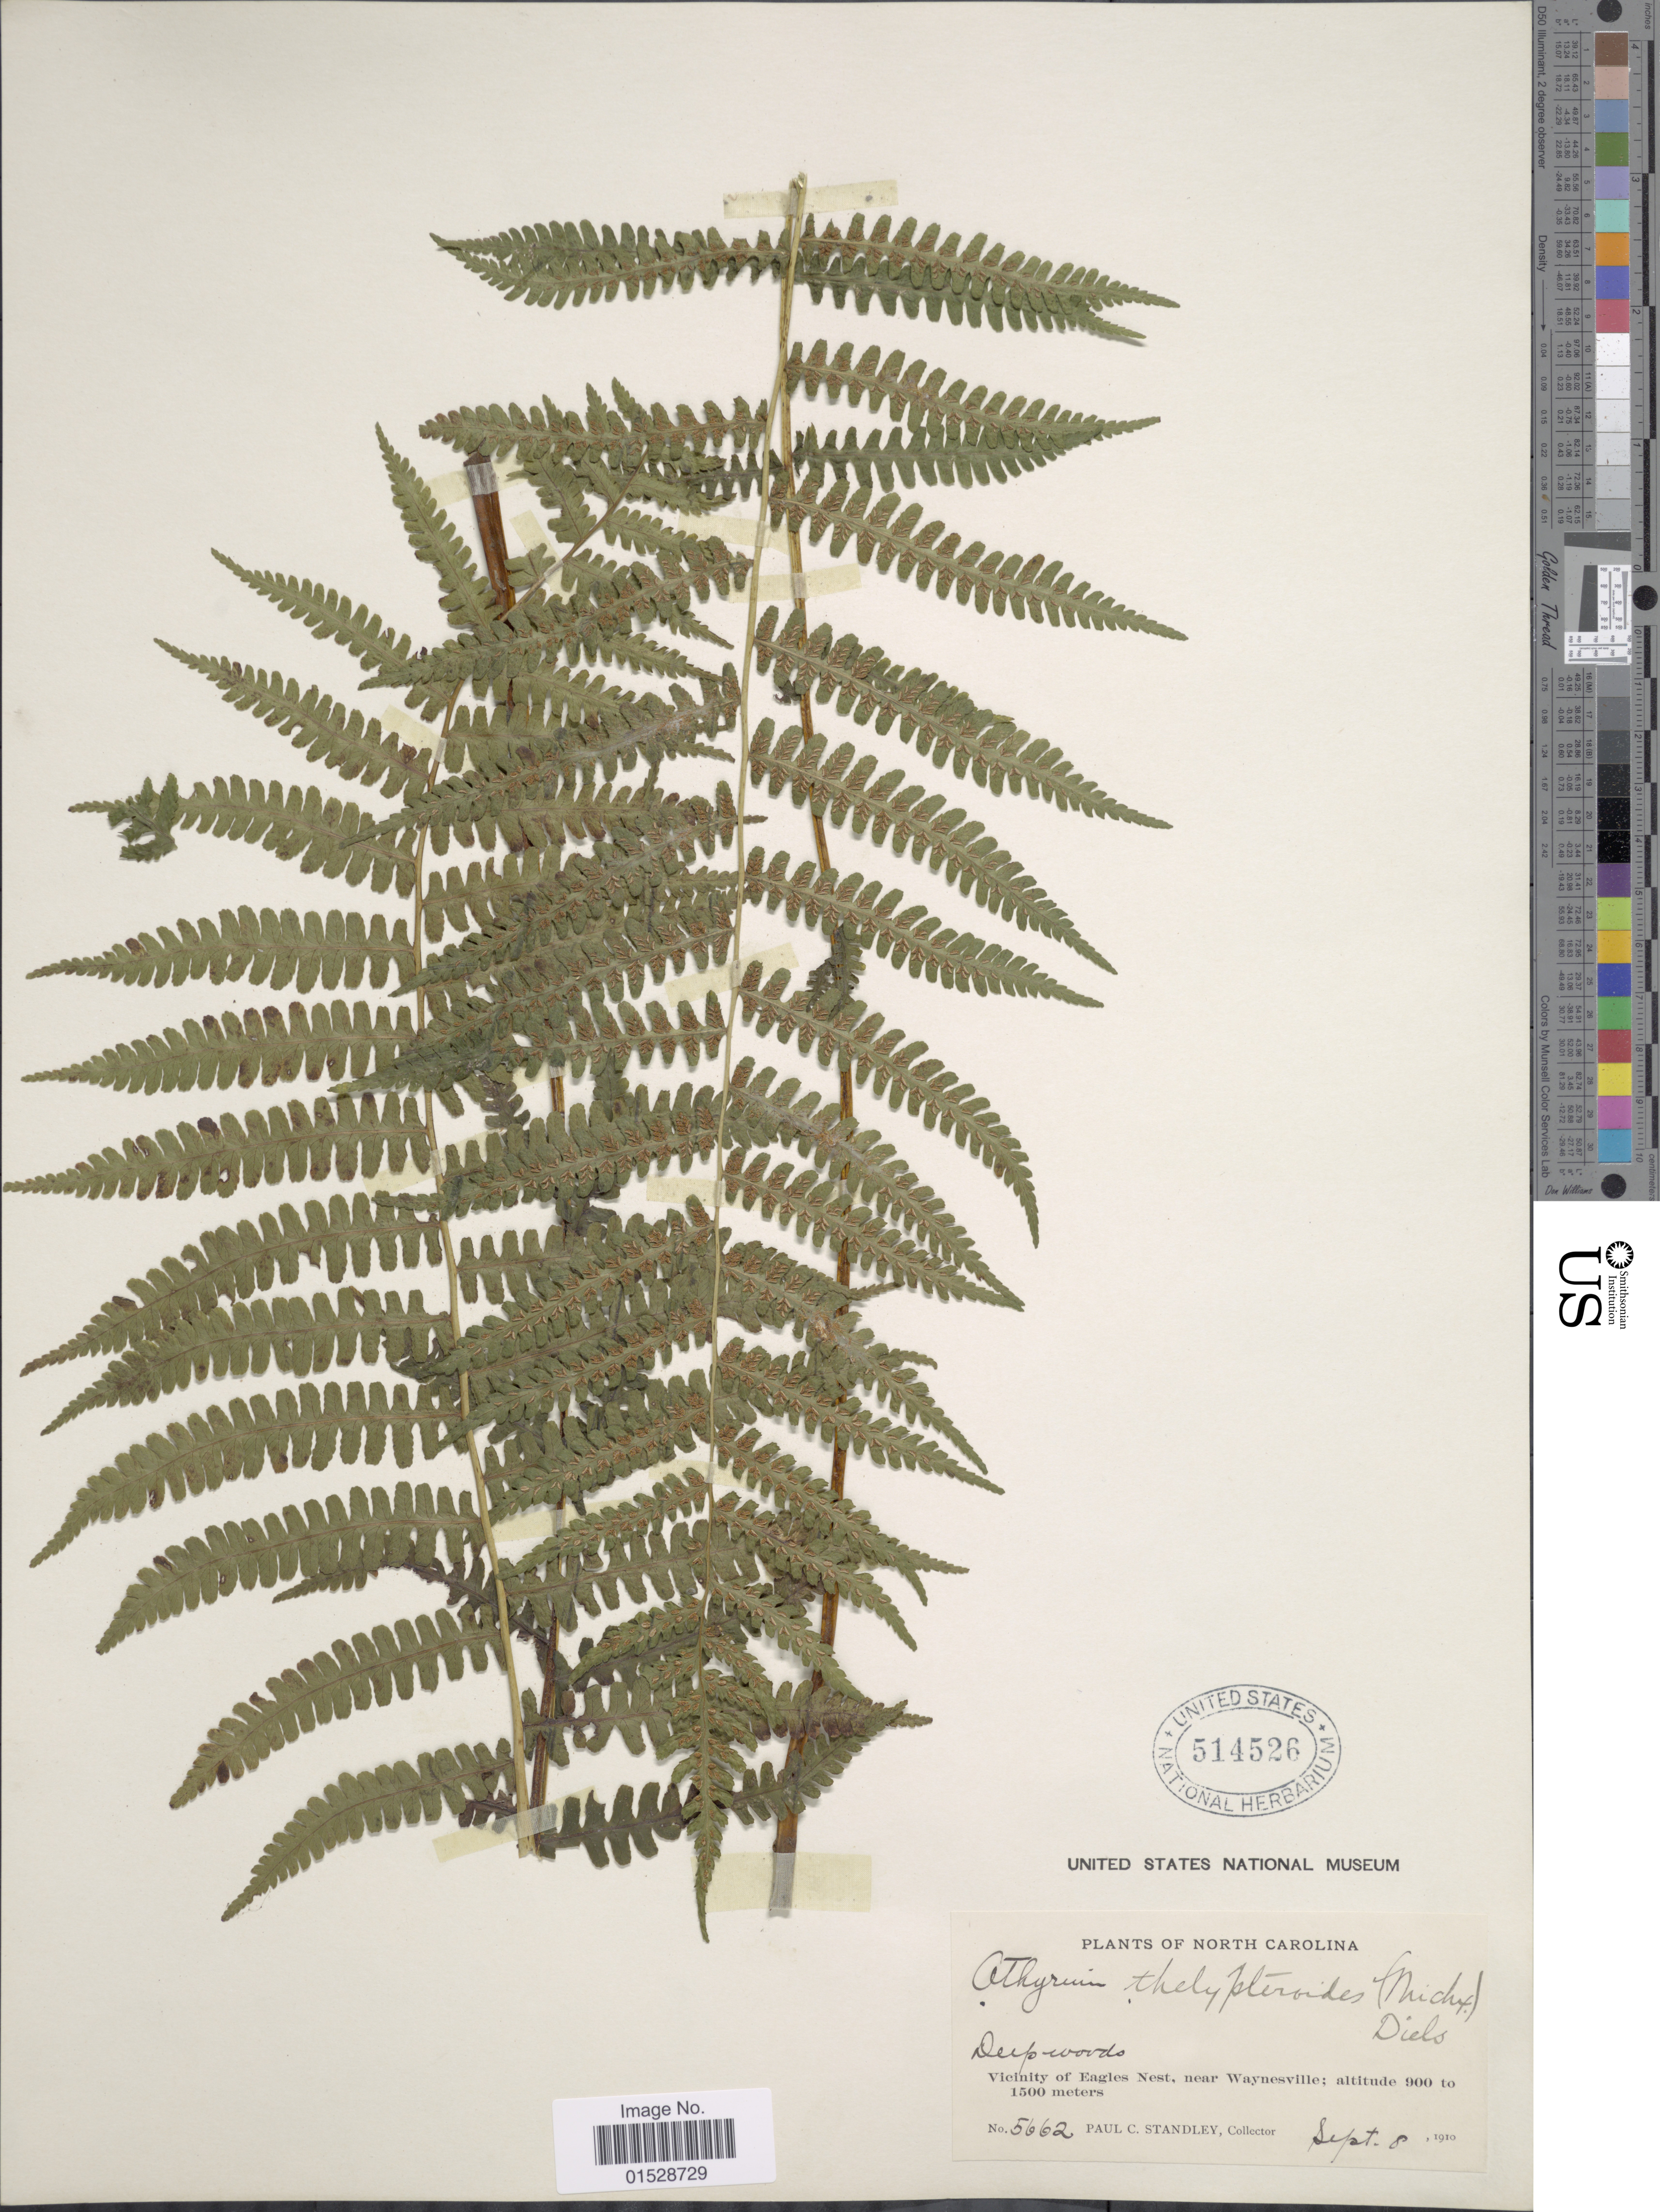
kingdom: Plantae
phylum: Tracheophyta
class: Polypodiopsida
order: Polypodiales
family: Athyriaceae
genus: Deparia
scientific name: Deparia acrostichoides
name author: (Sw.) M. Kato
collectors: P. C. Standley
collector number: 5662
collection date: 1910-09-08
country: United States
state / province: North Carolina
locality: Vicinity of Eagles Nest, near Waynesville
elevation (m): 900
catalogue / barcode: US 514526